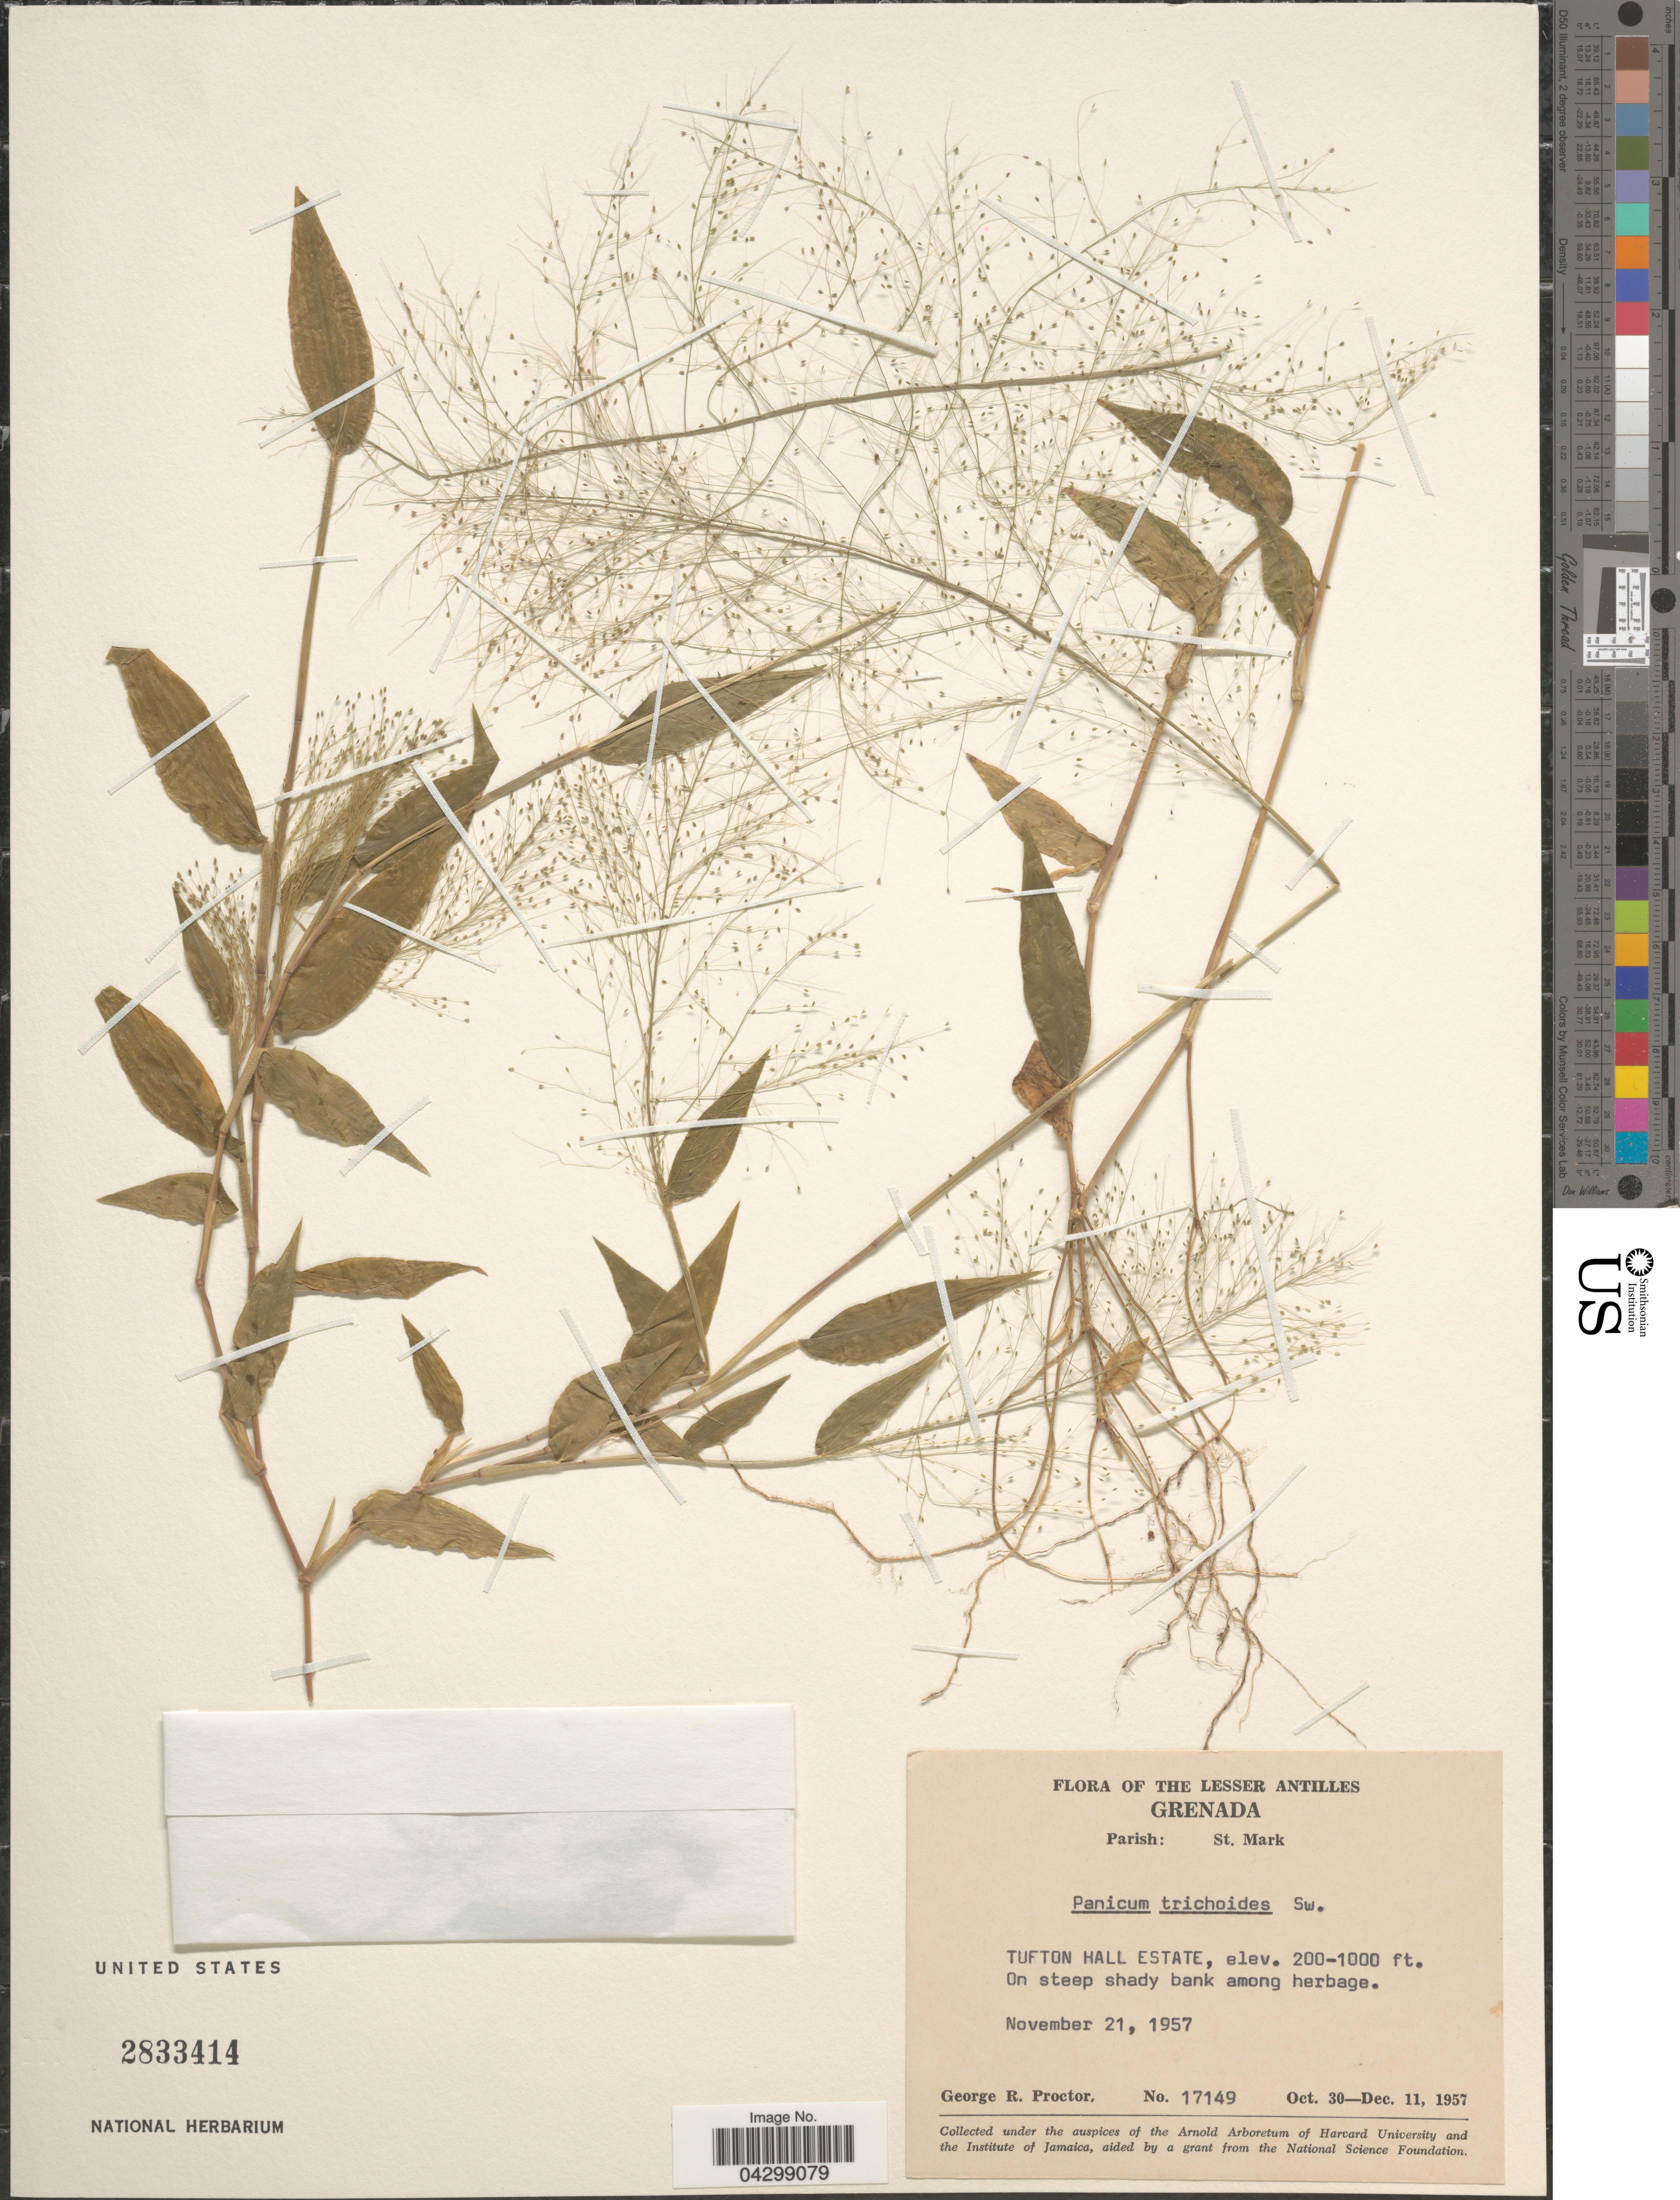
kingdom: Plantae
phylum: Tracheophyta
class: Liliopsida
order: Poales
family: Poaceae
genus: Panicum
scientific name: Panicum trichoides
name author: Sw.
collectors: G. R. Proctor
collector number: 17149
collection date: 1957-10-30/1957-12-11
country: Grenada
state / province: Saint Mark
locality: The Lesser Antilles. Parish: St. Mark. Tufton Hall Estate.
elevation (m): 61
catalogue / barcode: US 2833414